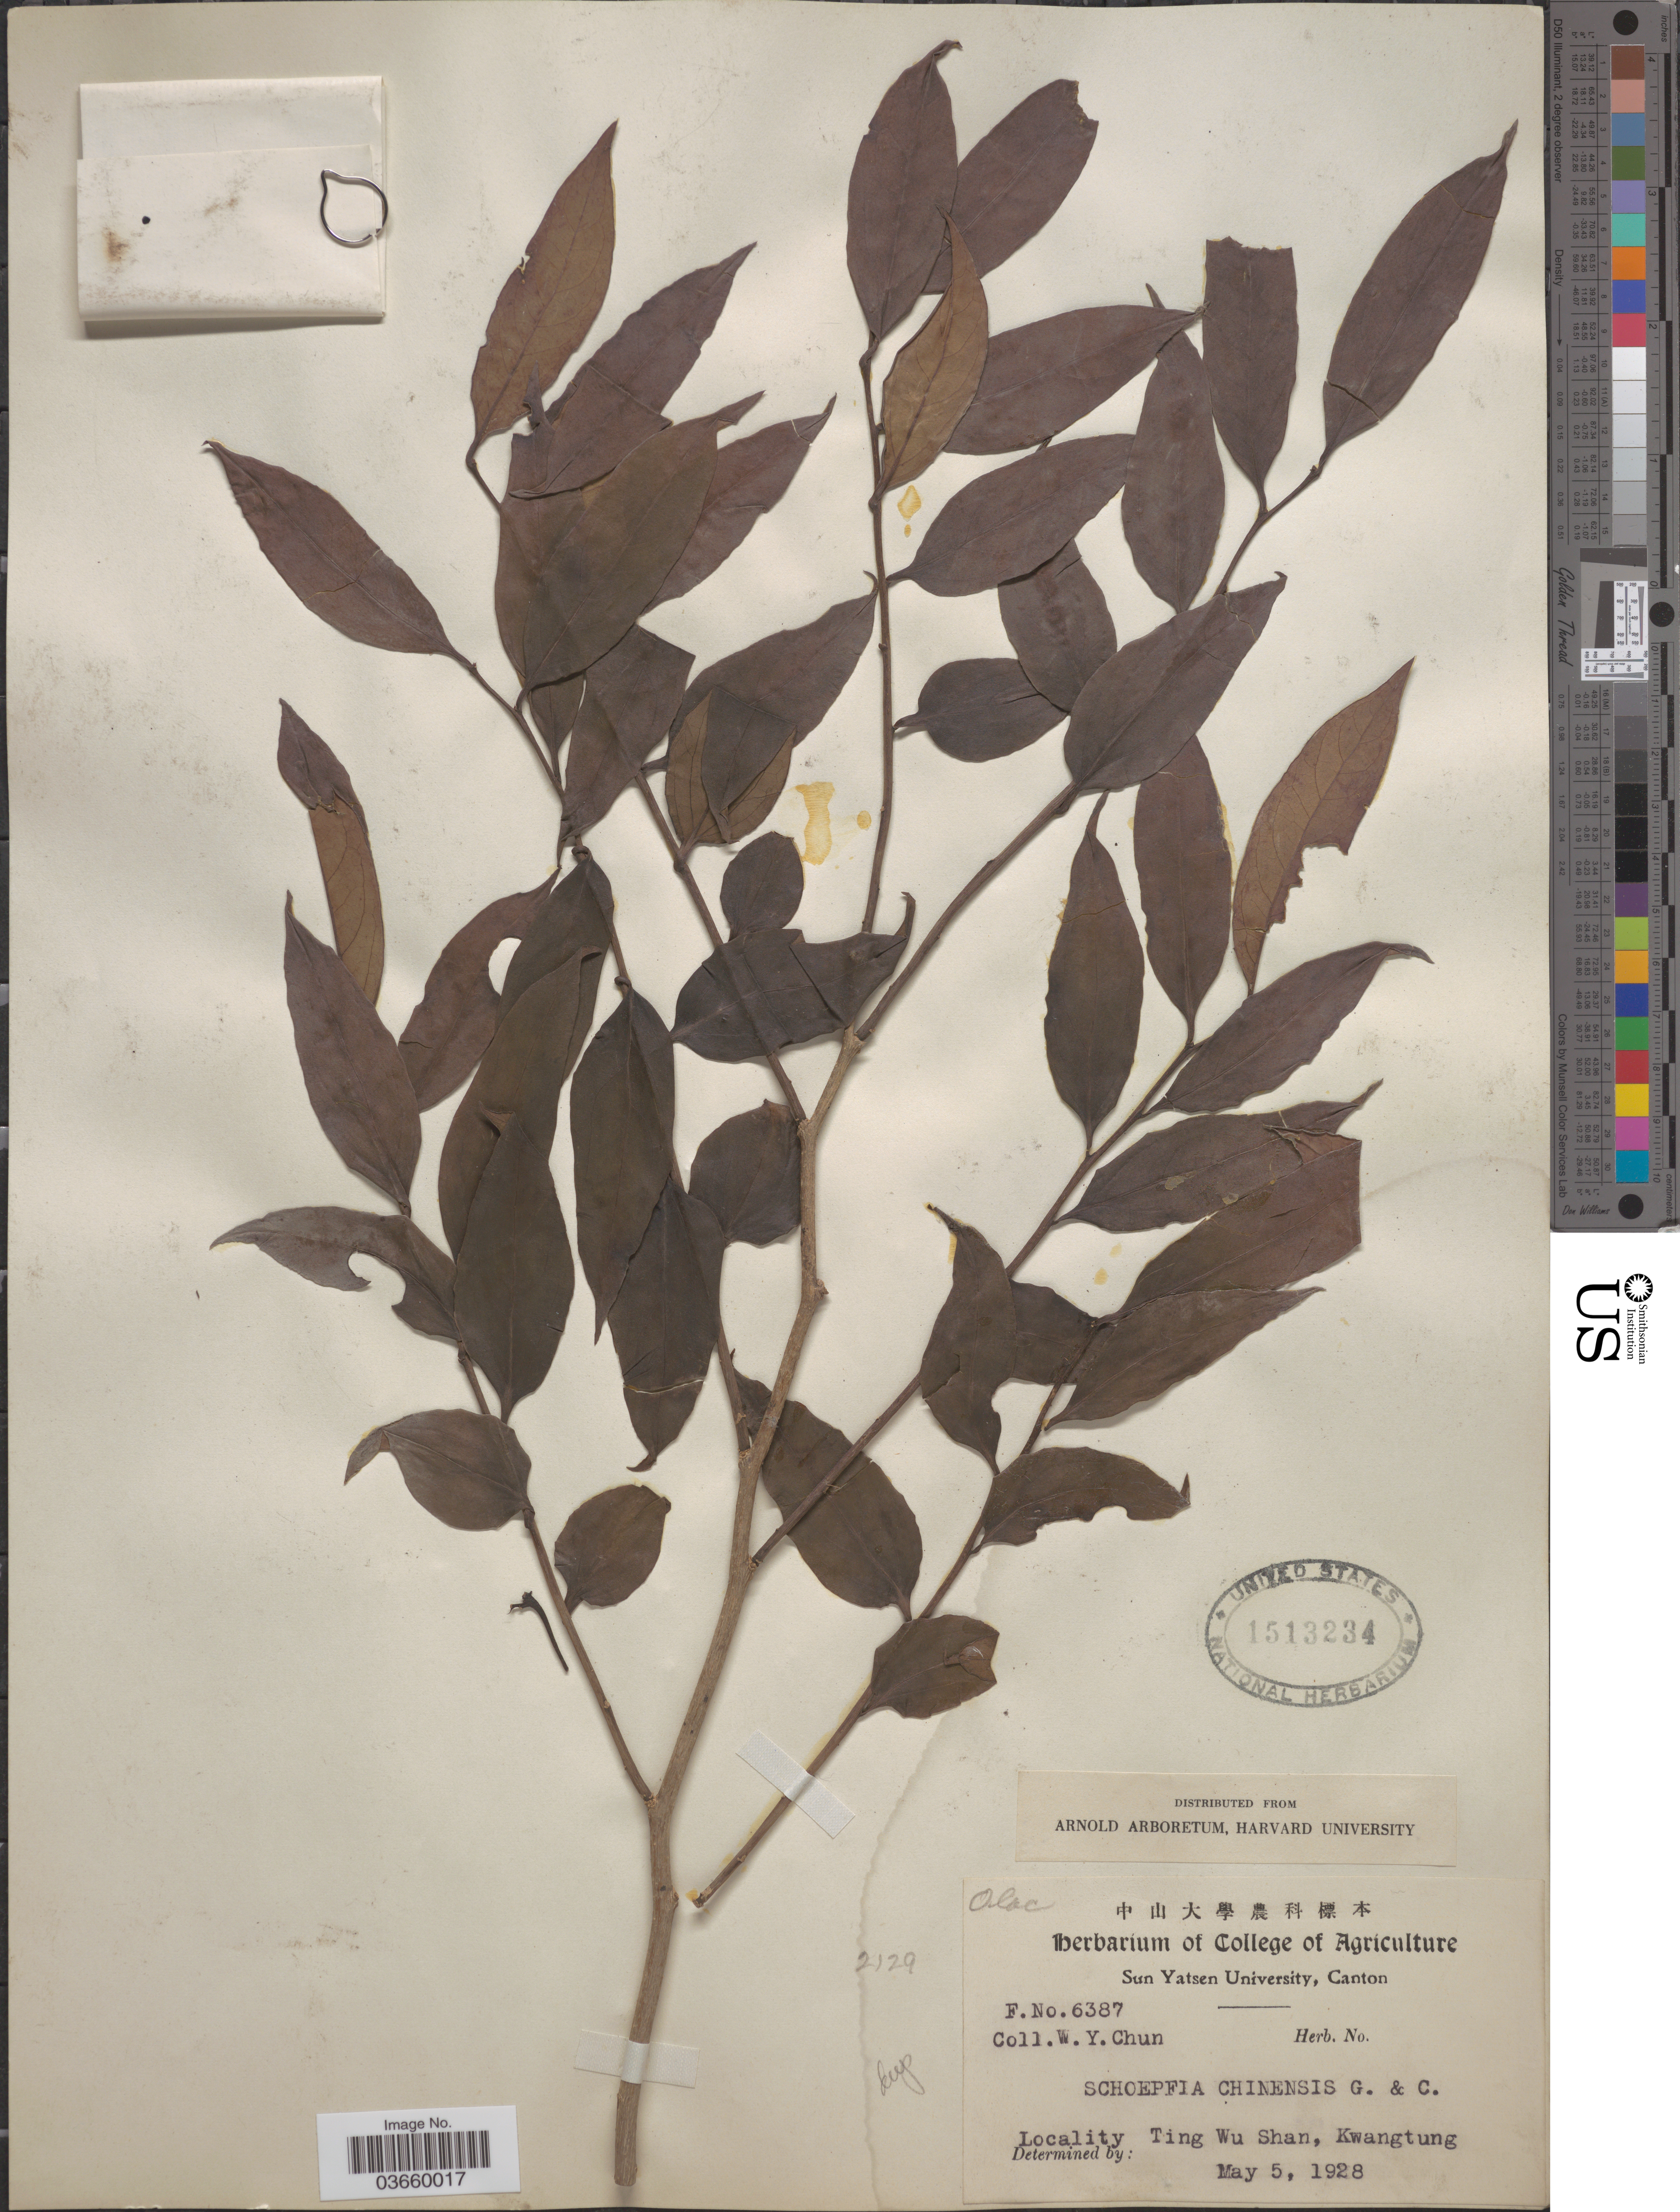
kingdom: Plantae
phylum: Tracheophyta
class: Magnoliopsida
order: Santalales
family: Schoepfiaceae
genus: Schoepfia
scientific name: Schoepfia chinensis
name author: Gardner & Champ.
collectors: W. Y. Chun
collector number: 6387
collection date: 1928-05-05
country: China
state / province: Guangdong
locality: Ting Wu Shan, Kwangtung.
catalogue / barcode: US 1513234